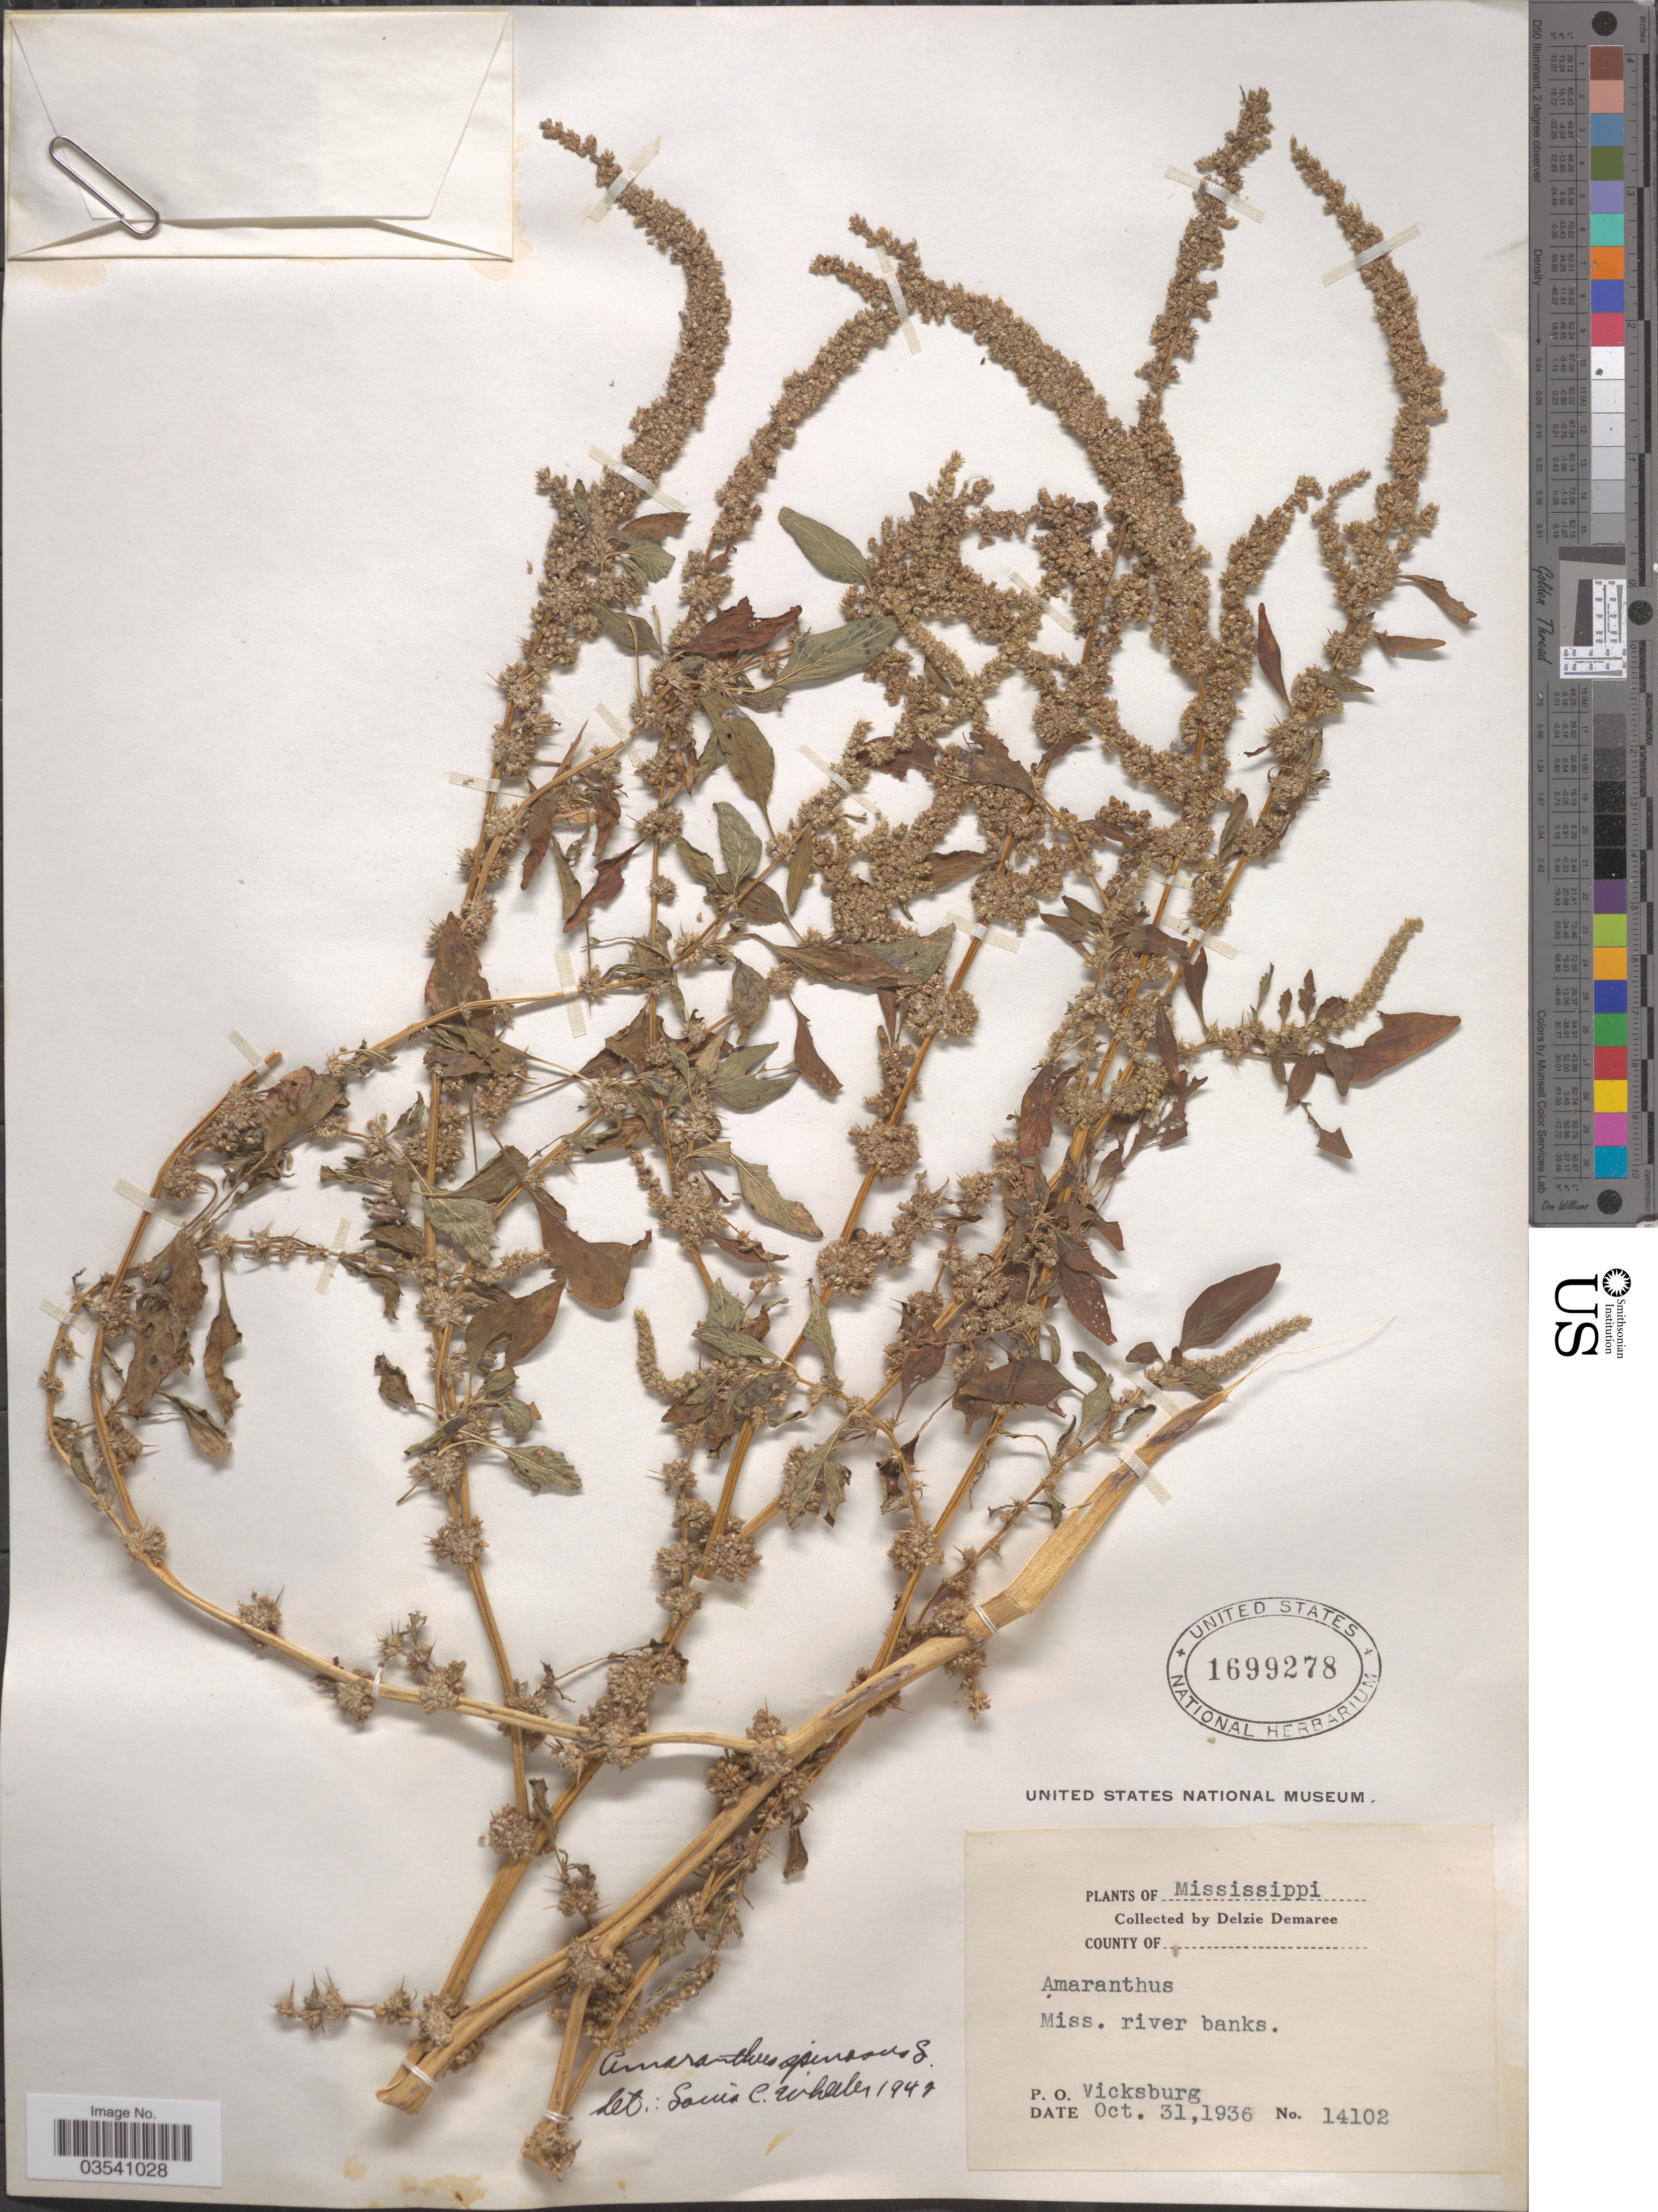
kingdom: Plantae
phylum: Tracheophyta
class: Magnoliopsida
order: Caryophyllales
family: Amaranthaceae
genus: Amaranthus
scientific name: Amaranthus spinosus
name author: L.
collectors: D. Demaree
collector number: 14102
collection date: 1936-10-31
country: United States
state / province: Mississippi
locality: Miss. river banks. P.O. Vicksburg.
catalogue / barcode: US 1699278